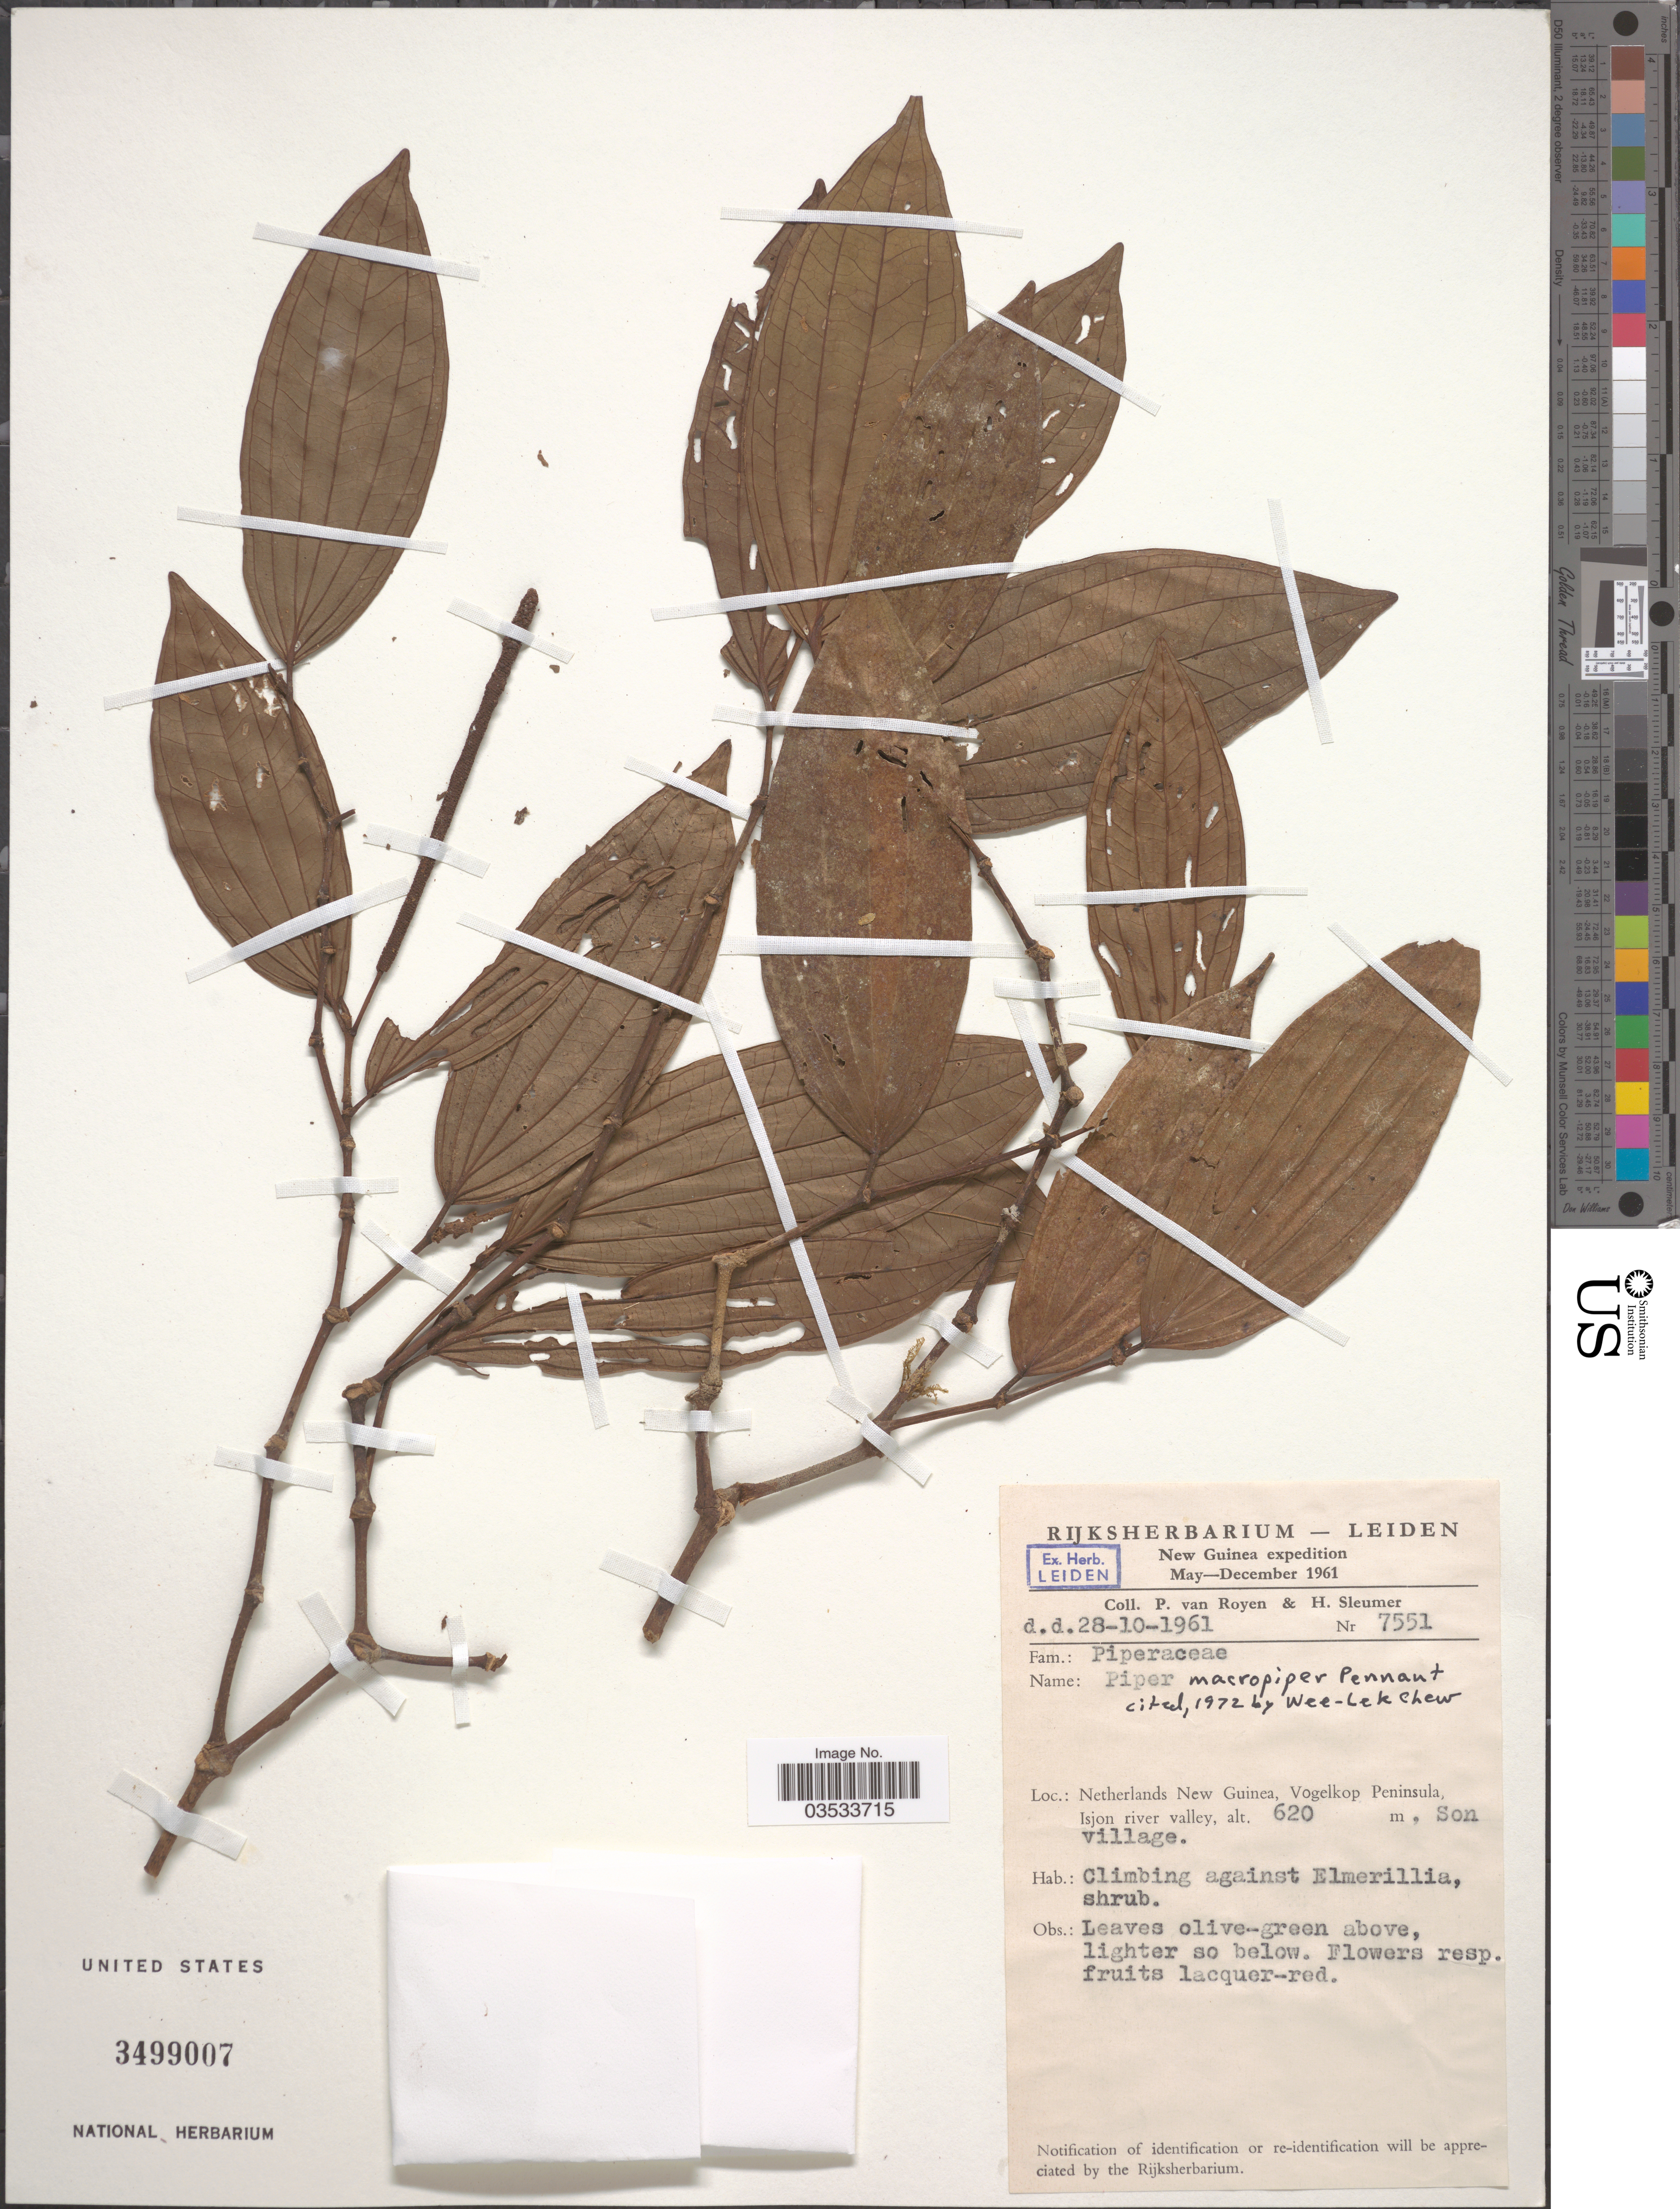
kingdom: Plantae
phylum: Tracheophyta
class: Magnoliopsida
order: Piperales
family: Piperaceae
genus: Piper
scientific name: Piper macropiper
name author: Pennant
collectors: P. van Royen & H. O. Sleumer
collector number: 7551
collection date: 1961-10-28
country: Indonesia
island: New Guinea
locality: Netherlands New Guinea, Vogelkop Peninsula, Isjon river valley, Son village.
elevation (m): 620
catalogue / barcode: US 3499007